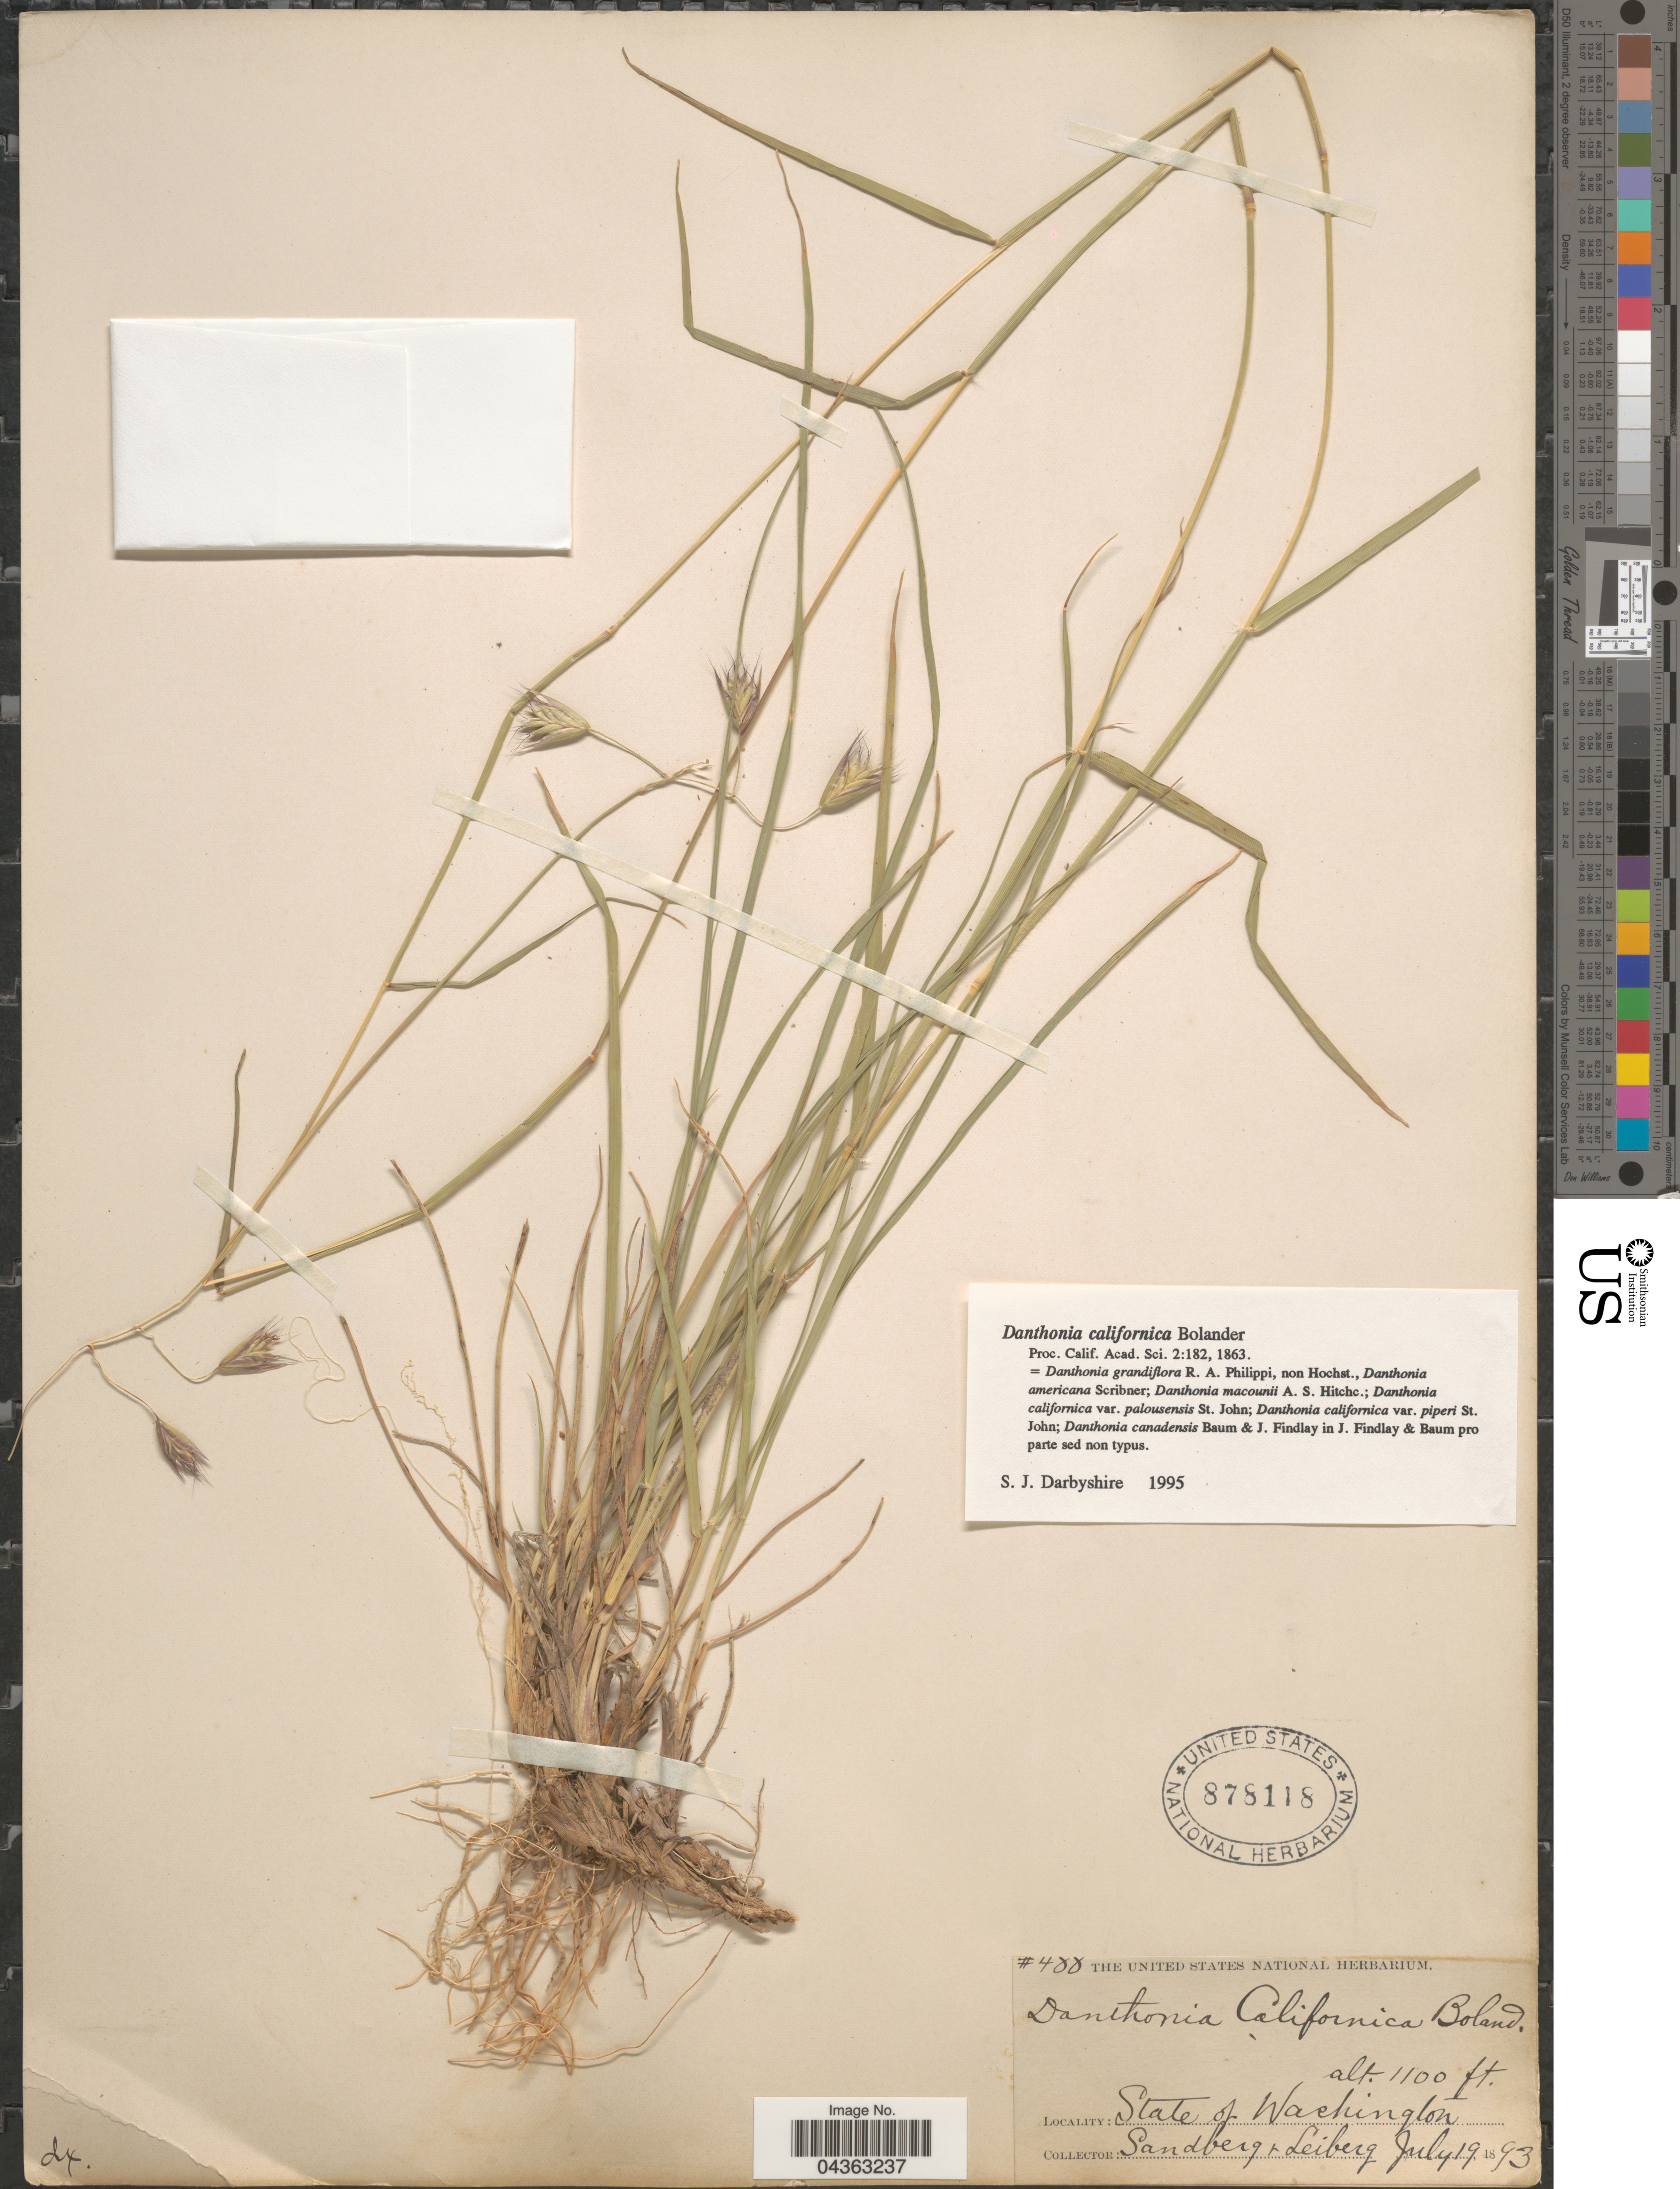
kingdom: Plantae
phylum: Tracheophyta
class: Liliopsida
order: Poales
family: Poaceae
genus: Danthonia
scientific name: Danthonia californica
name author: Bol.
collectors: Sandberg & -. Leiberg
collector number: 488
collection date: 1893-07-19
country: United States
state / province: Washington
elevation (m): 335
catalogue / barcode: US 878118